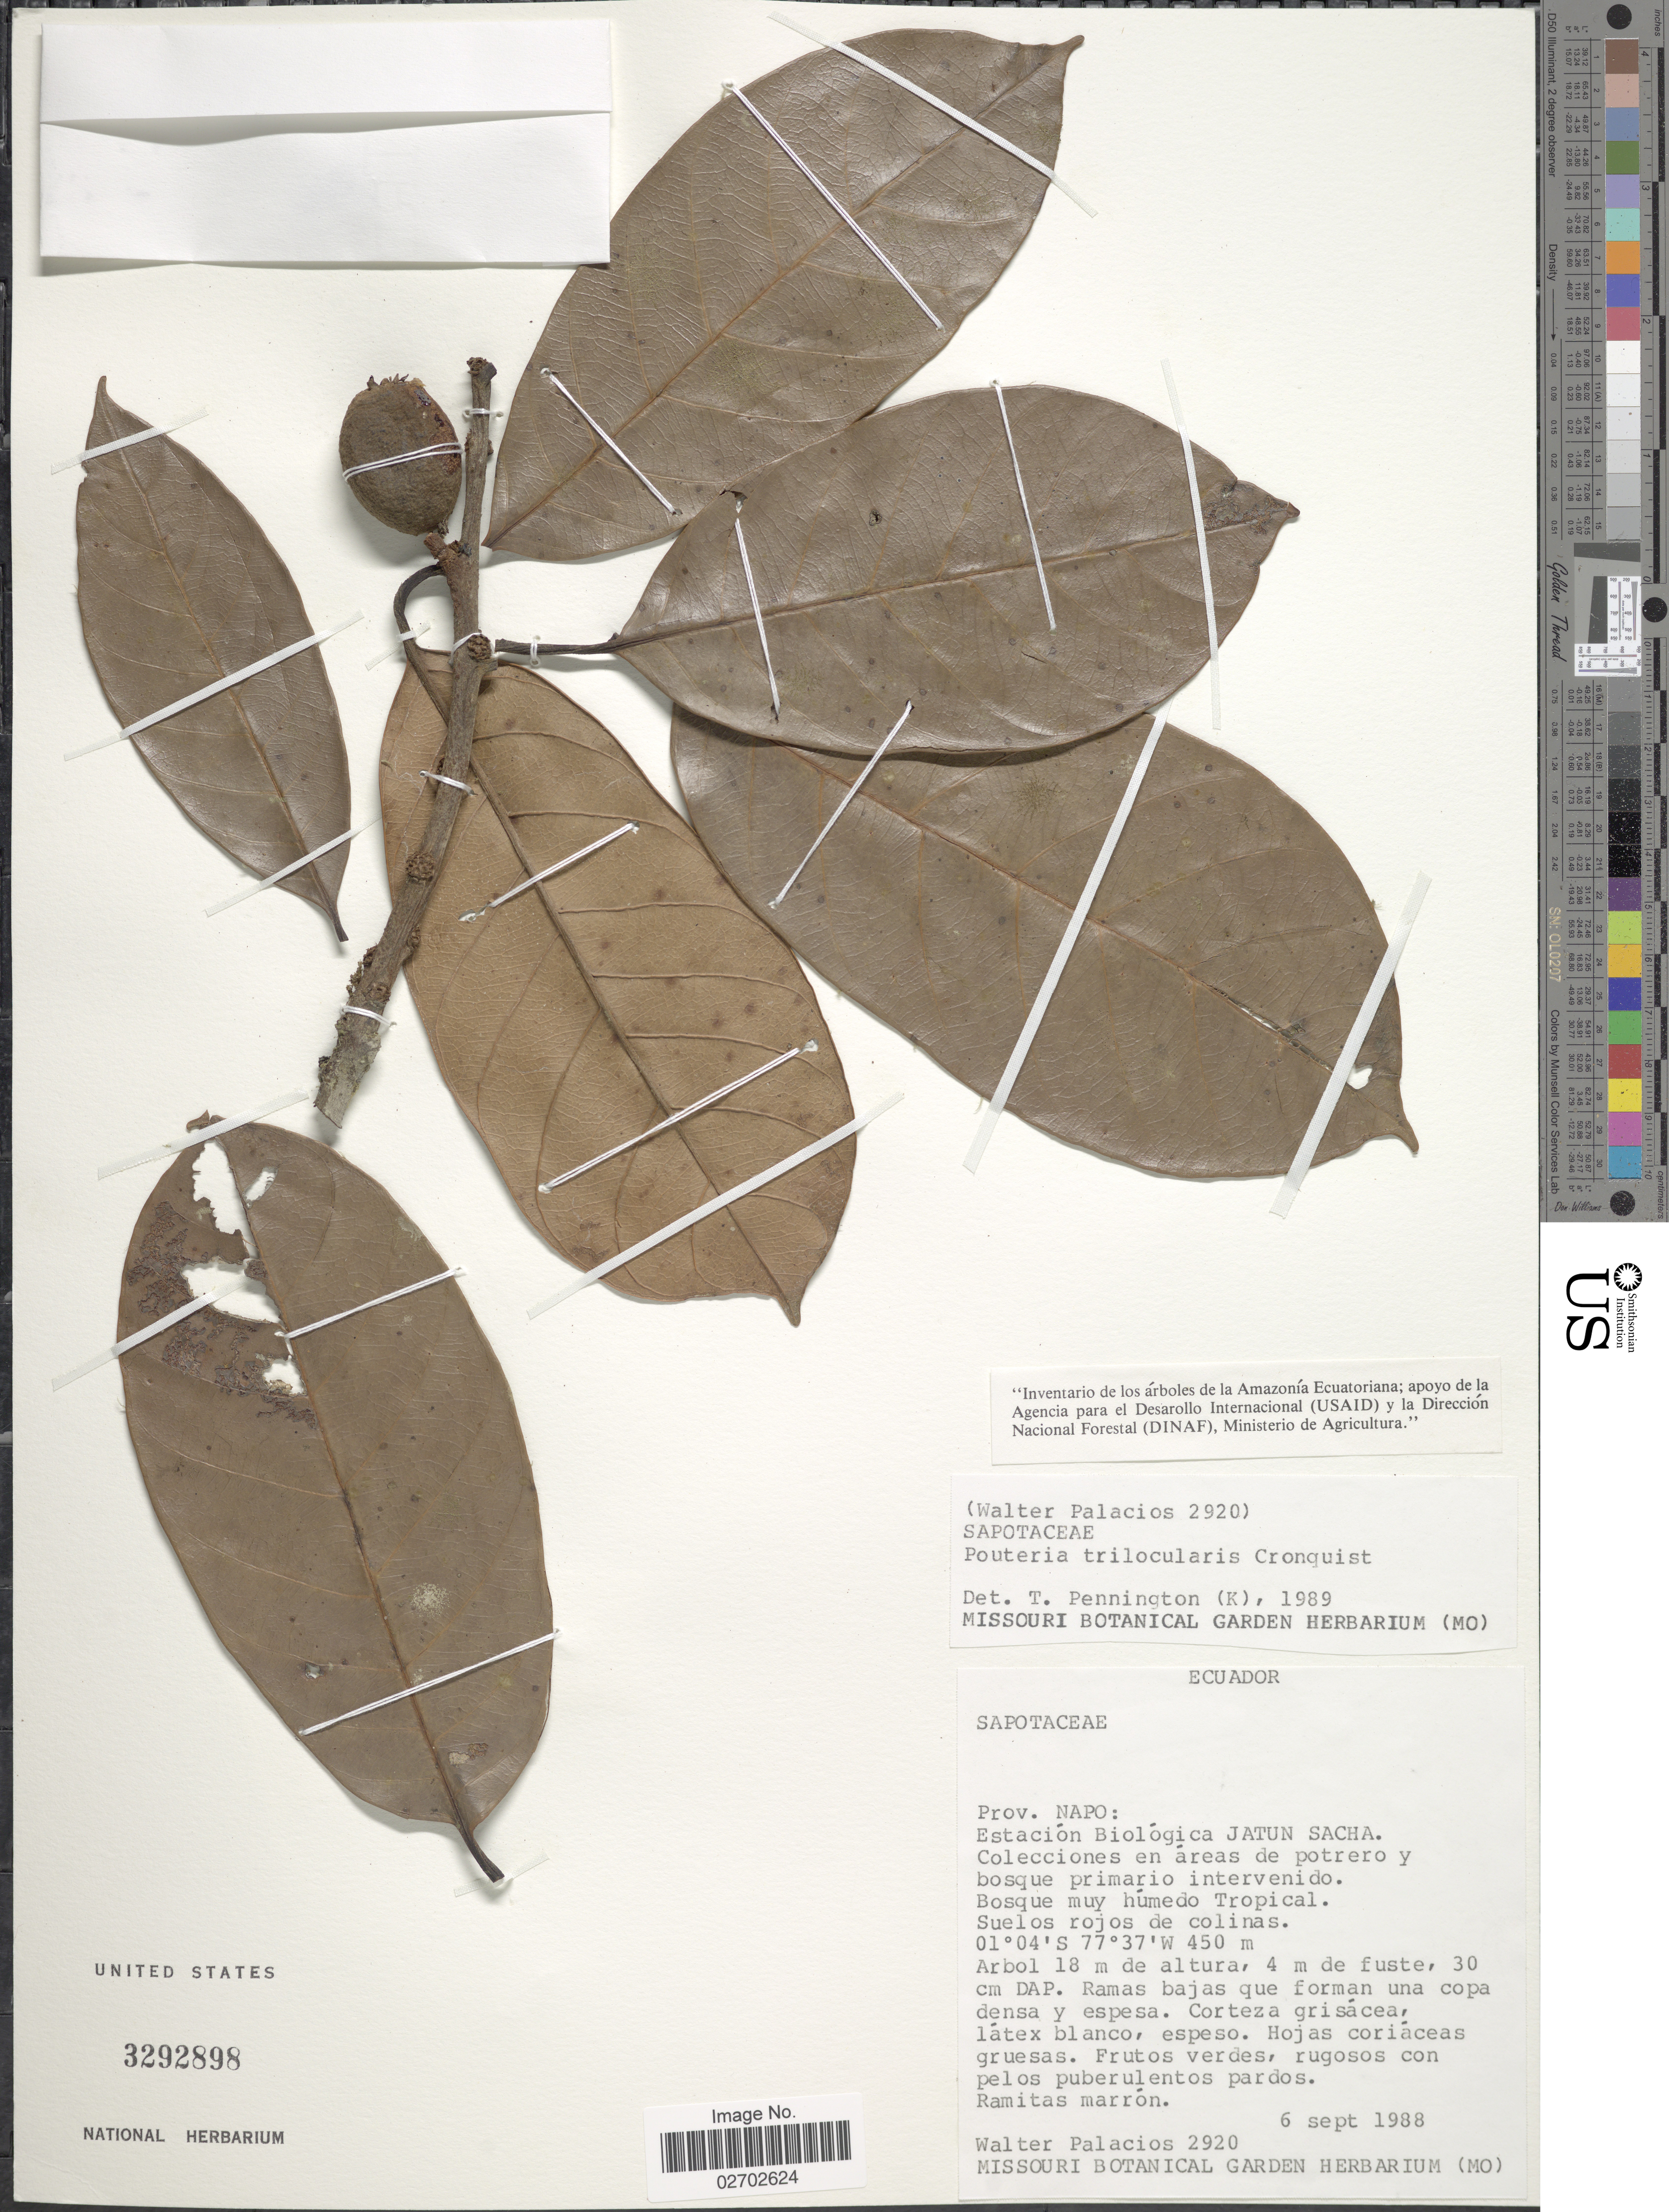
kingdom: Plantae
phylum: Tracheophyta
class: Magnoliopsida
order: Ericales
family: Sapotaceae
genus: Pouteria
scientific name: Pouteria trilocularis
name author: Cronq.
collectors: W. Palacios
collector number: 2920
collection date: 1988-09-06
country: Ecuador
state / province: Napo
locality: Estacion Biologica Jatun Sacha.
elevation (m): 450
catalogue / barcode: US 3292898